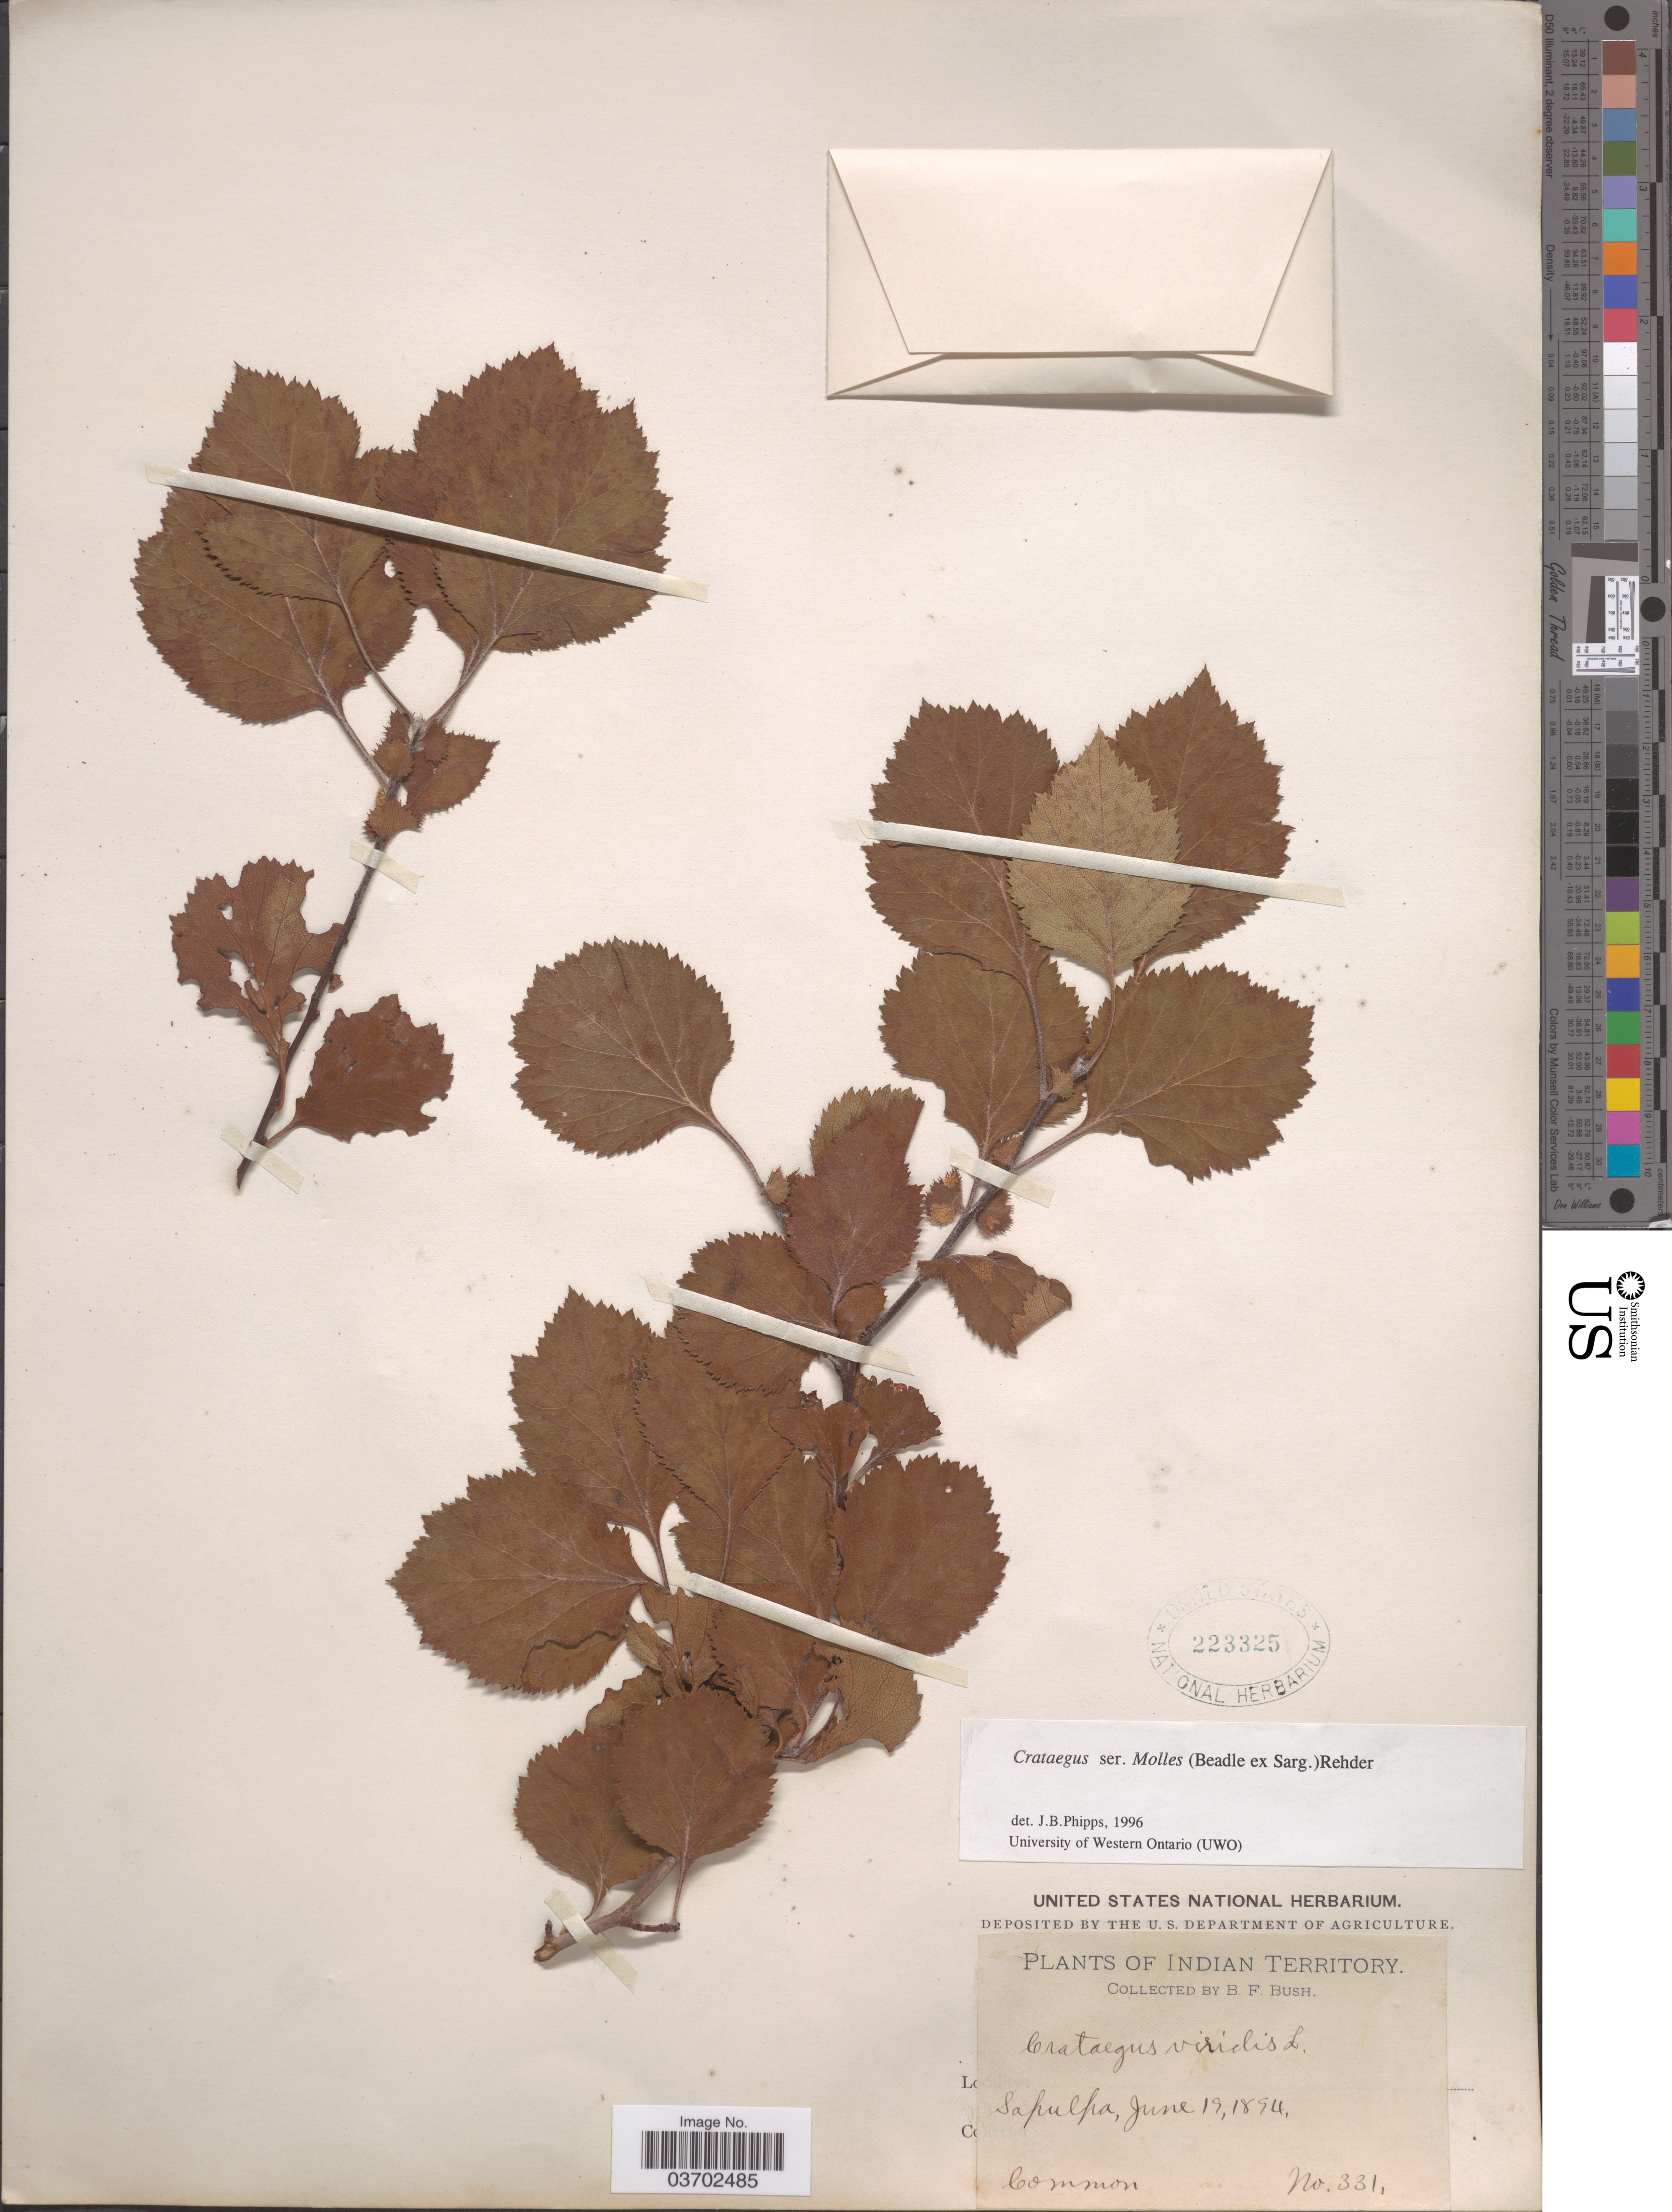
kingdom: Plantae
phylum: Tracheophyta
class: Magnoliopsida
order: Rosales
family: Rosaceae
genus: Crataegus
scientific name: Crataegus viridis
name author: L.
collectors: B. F. Bush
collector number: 331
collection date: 1894-06-19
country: United States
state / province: Oklahoma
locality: Indian Territory. Sapulpa.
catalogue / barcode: US 223325